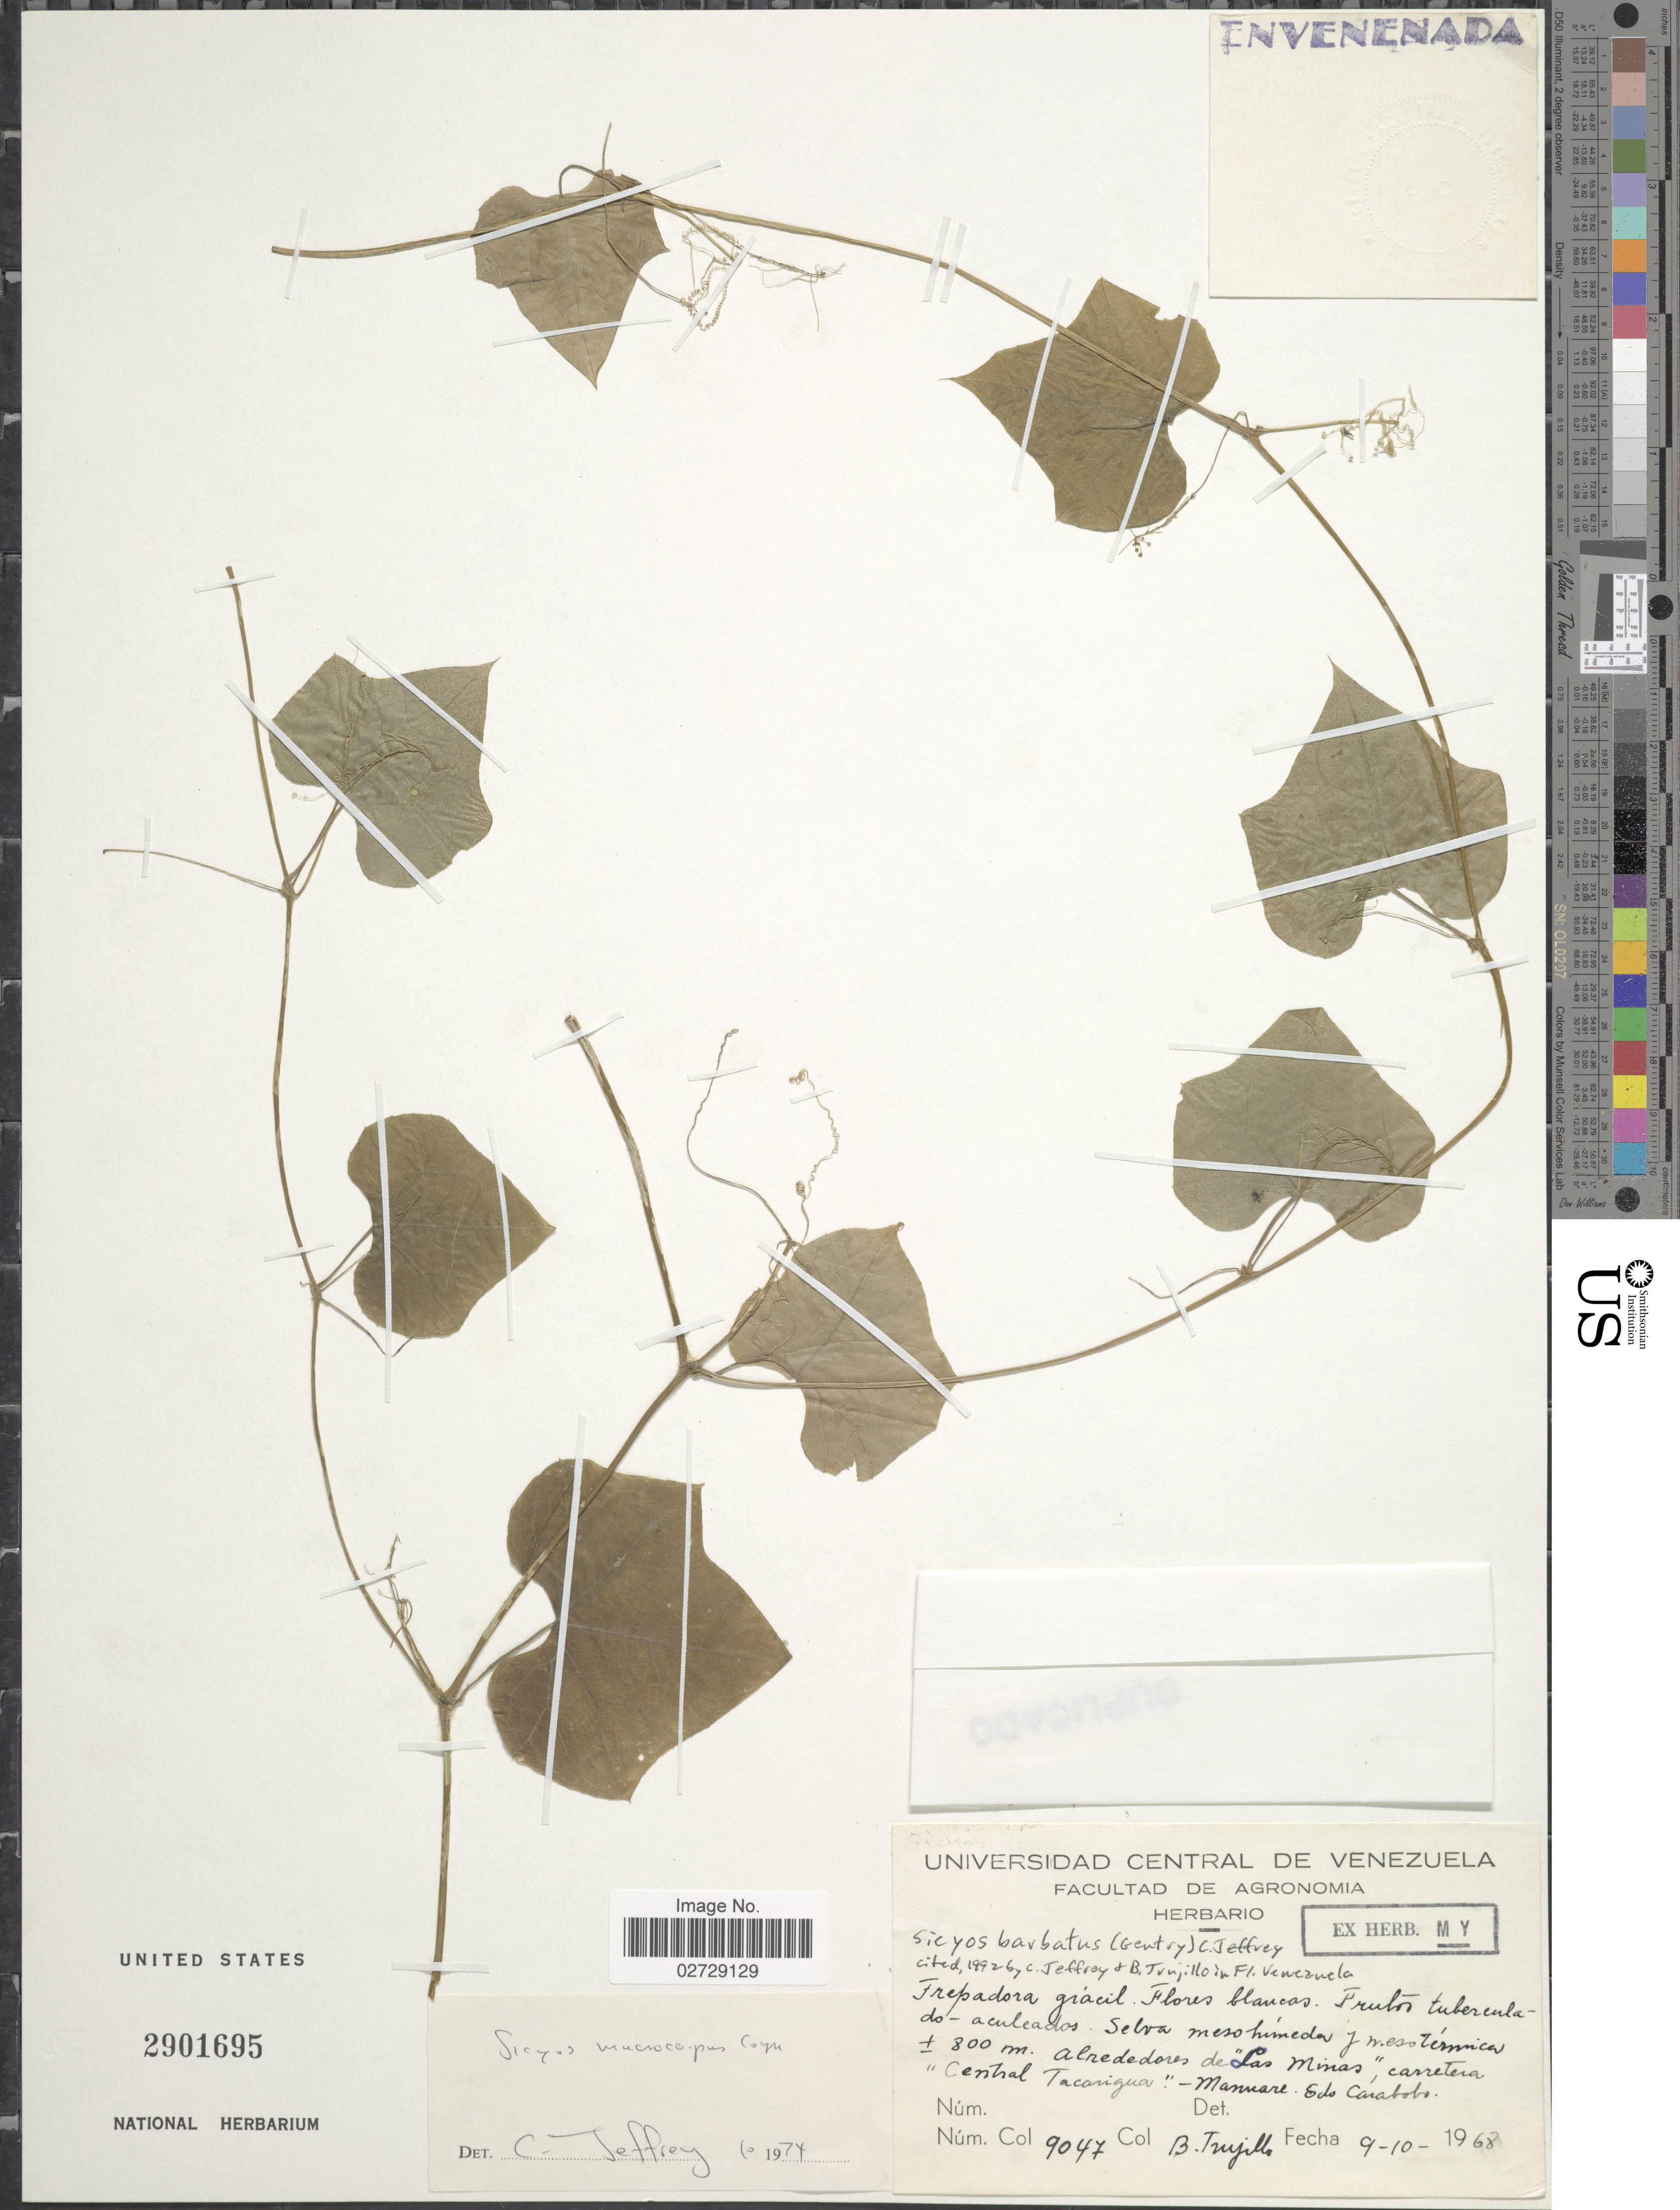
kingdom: Plantae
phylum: Tracheophyta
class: Magnoliopsida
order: Cucurbitales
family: Cucurbitaceae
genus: Sicyos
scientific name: Sicyos barbatus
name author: (Gentry) C. Jeffrey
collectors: B. Trujillo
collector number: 9047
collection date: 1968-10-09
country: Venezuela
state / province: Carabobo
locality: Alrededores de "Las Minas", carretera "Central Tacarigua". - Manuare. Edo. Carabobo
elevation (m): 800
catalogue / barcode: US 2901695